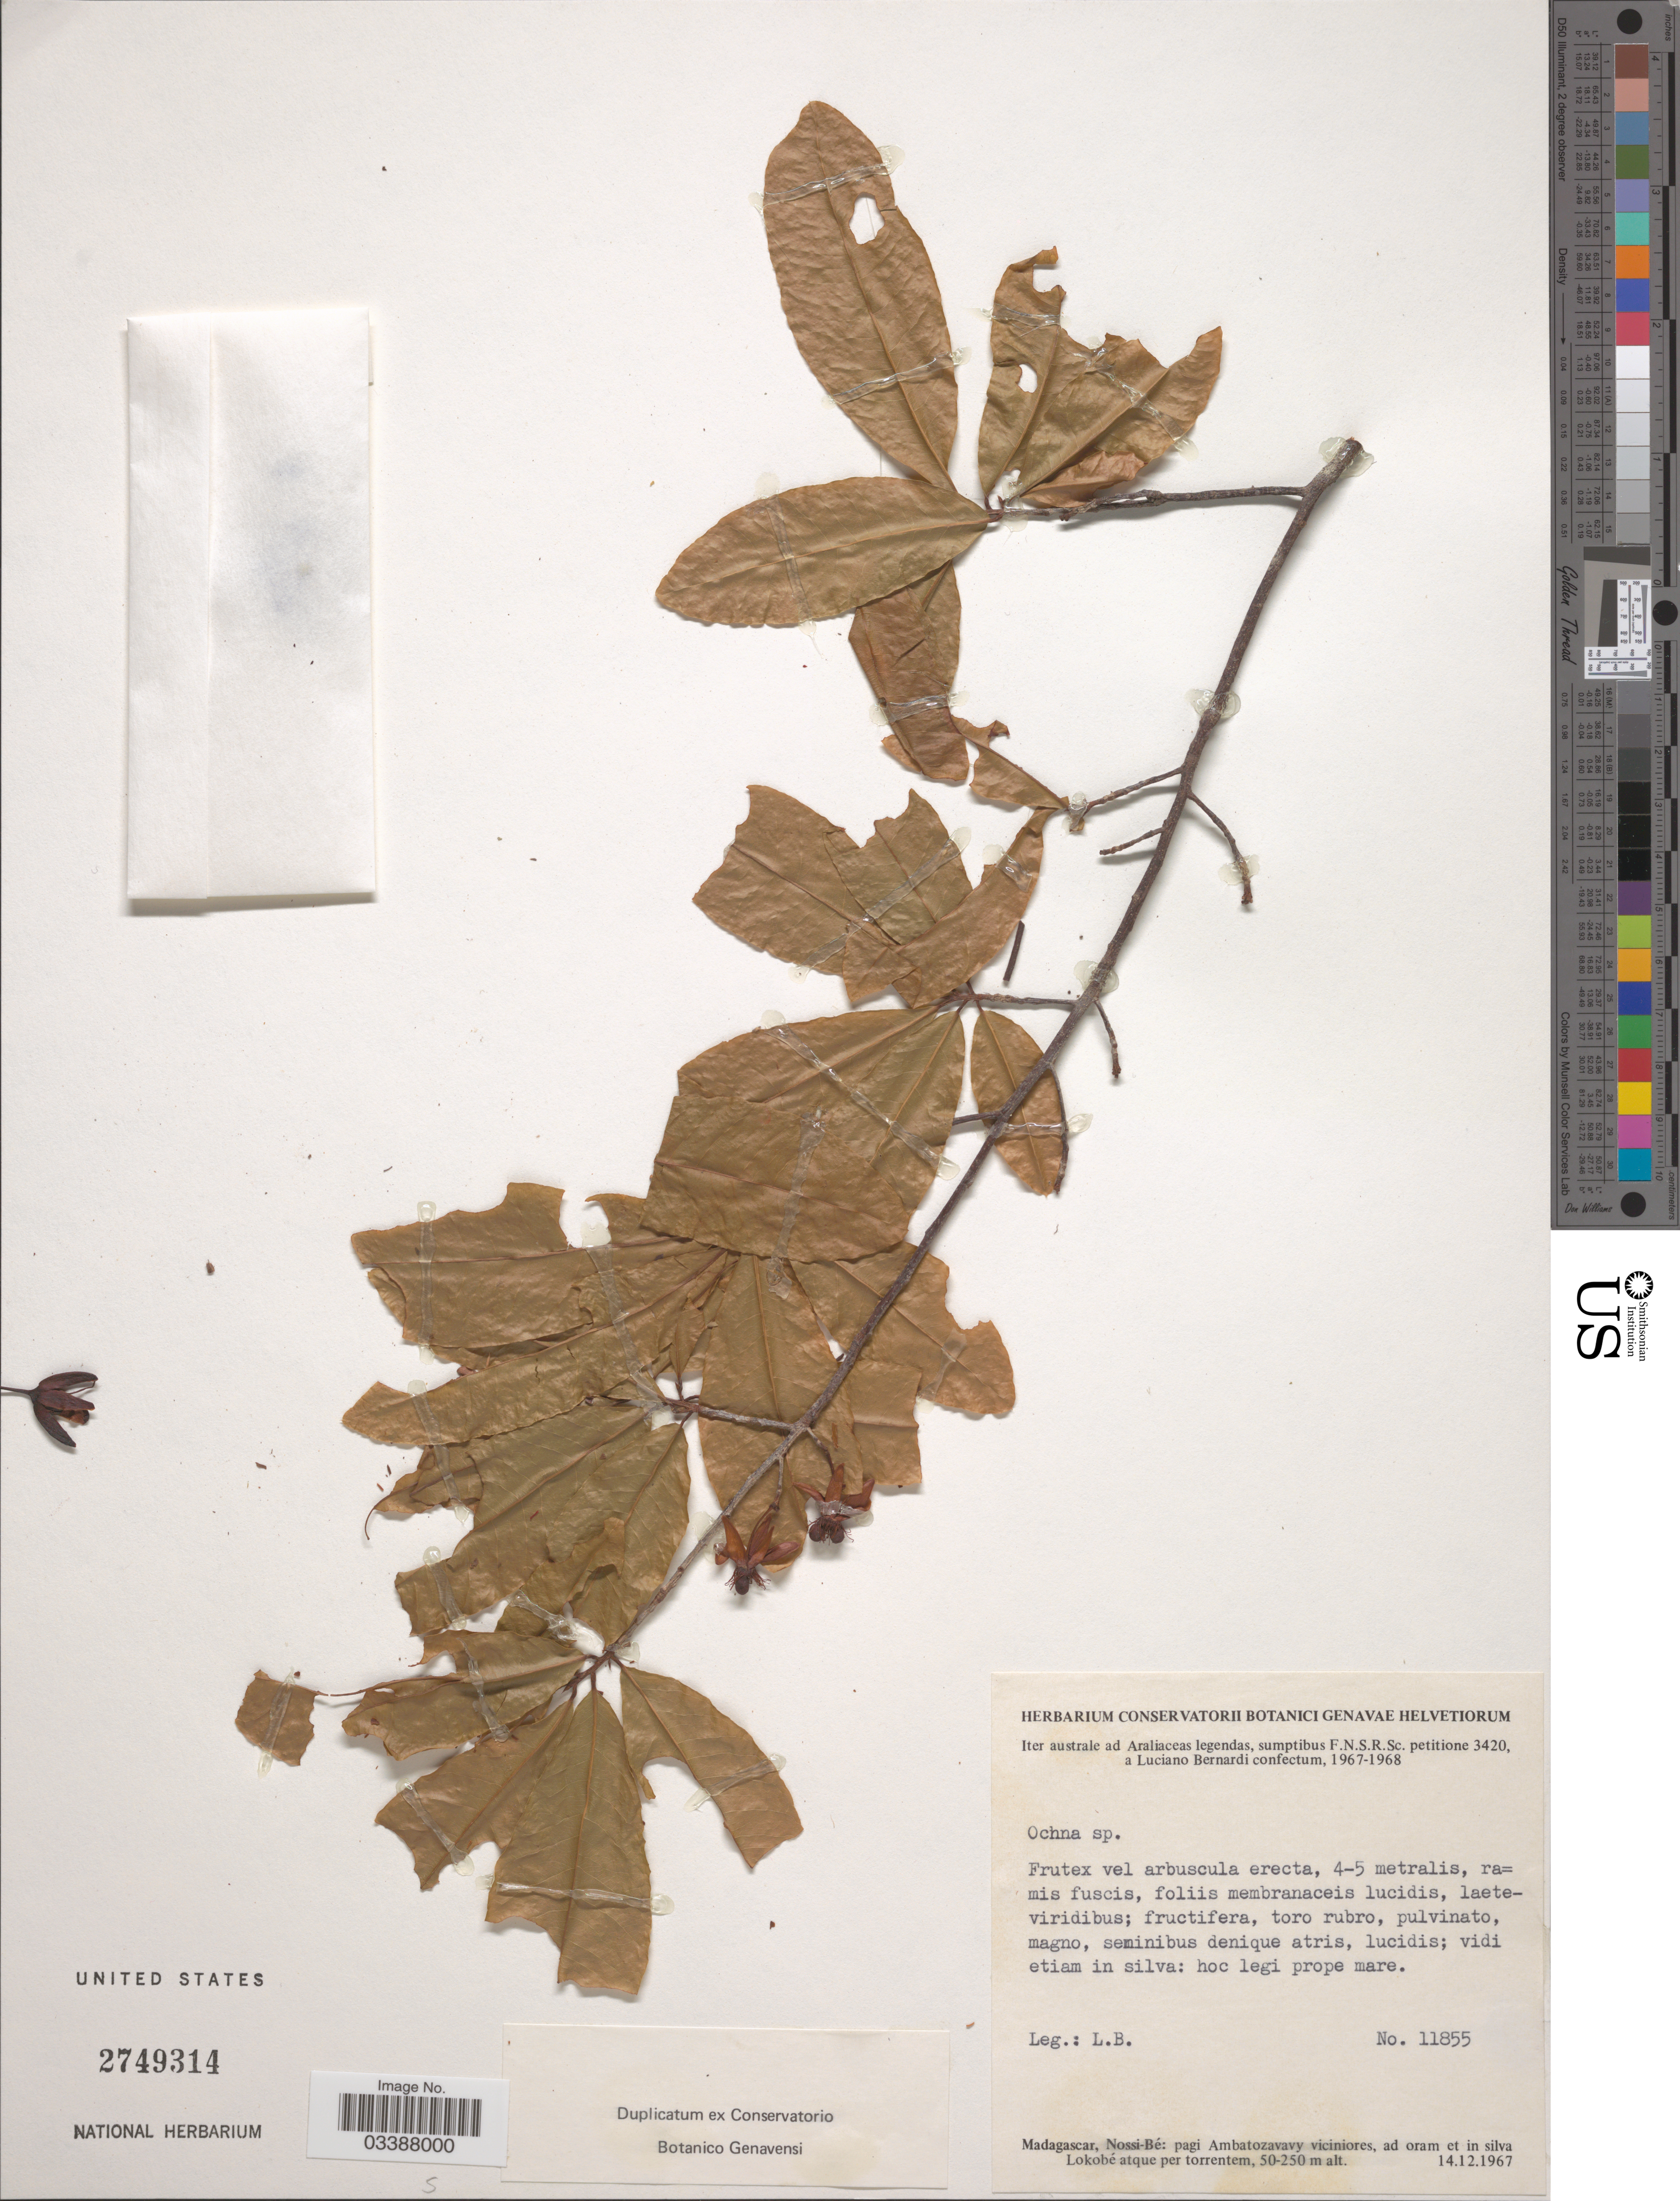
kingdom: Plantae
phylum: Tracheophyta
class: Magnoliopsida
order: Malpighiales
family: Ochnaceae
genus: Ochna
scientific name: Ochna sp.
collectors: L. Bernardi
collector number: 11855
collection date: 1967-12-14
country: Madagascar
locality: Nossi-Bé: pagi Ambatozavavy viciniores, ad oram et in silva Lokobé atque per torrentem.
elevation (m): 50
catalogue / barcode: US 2749314